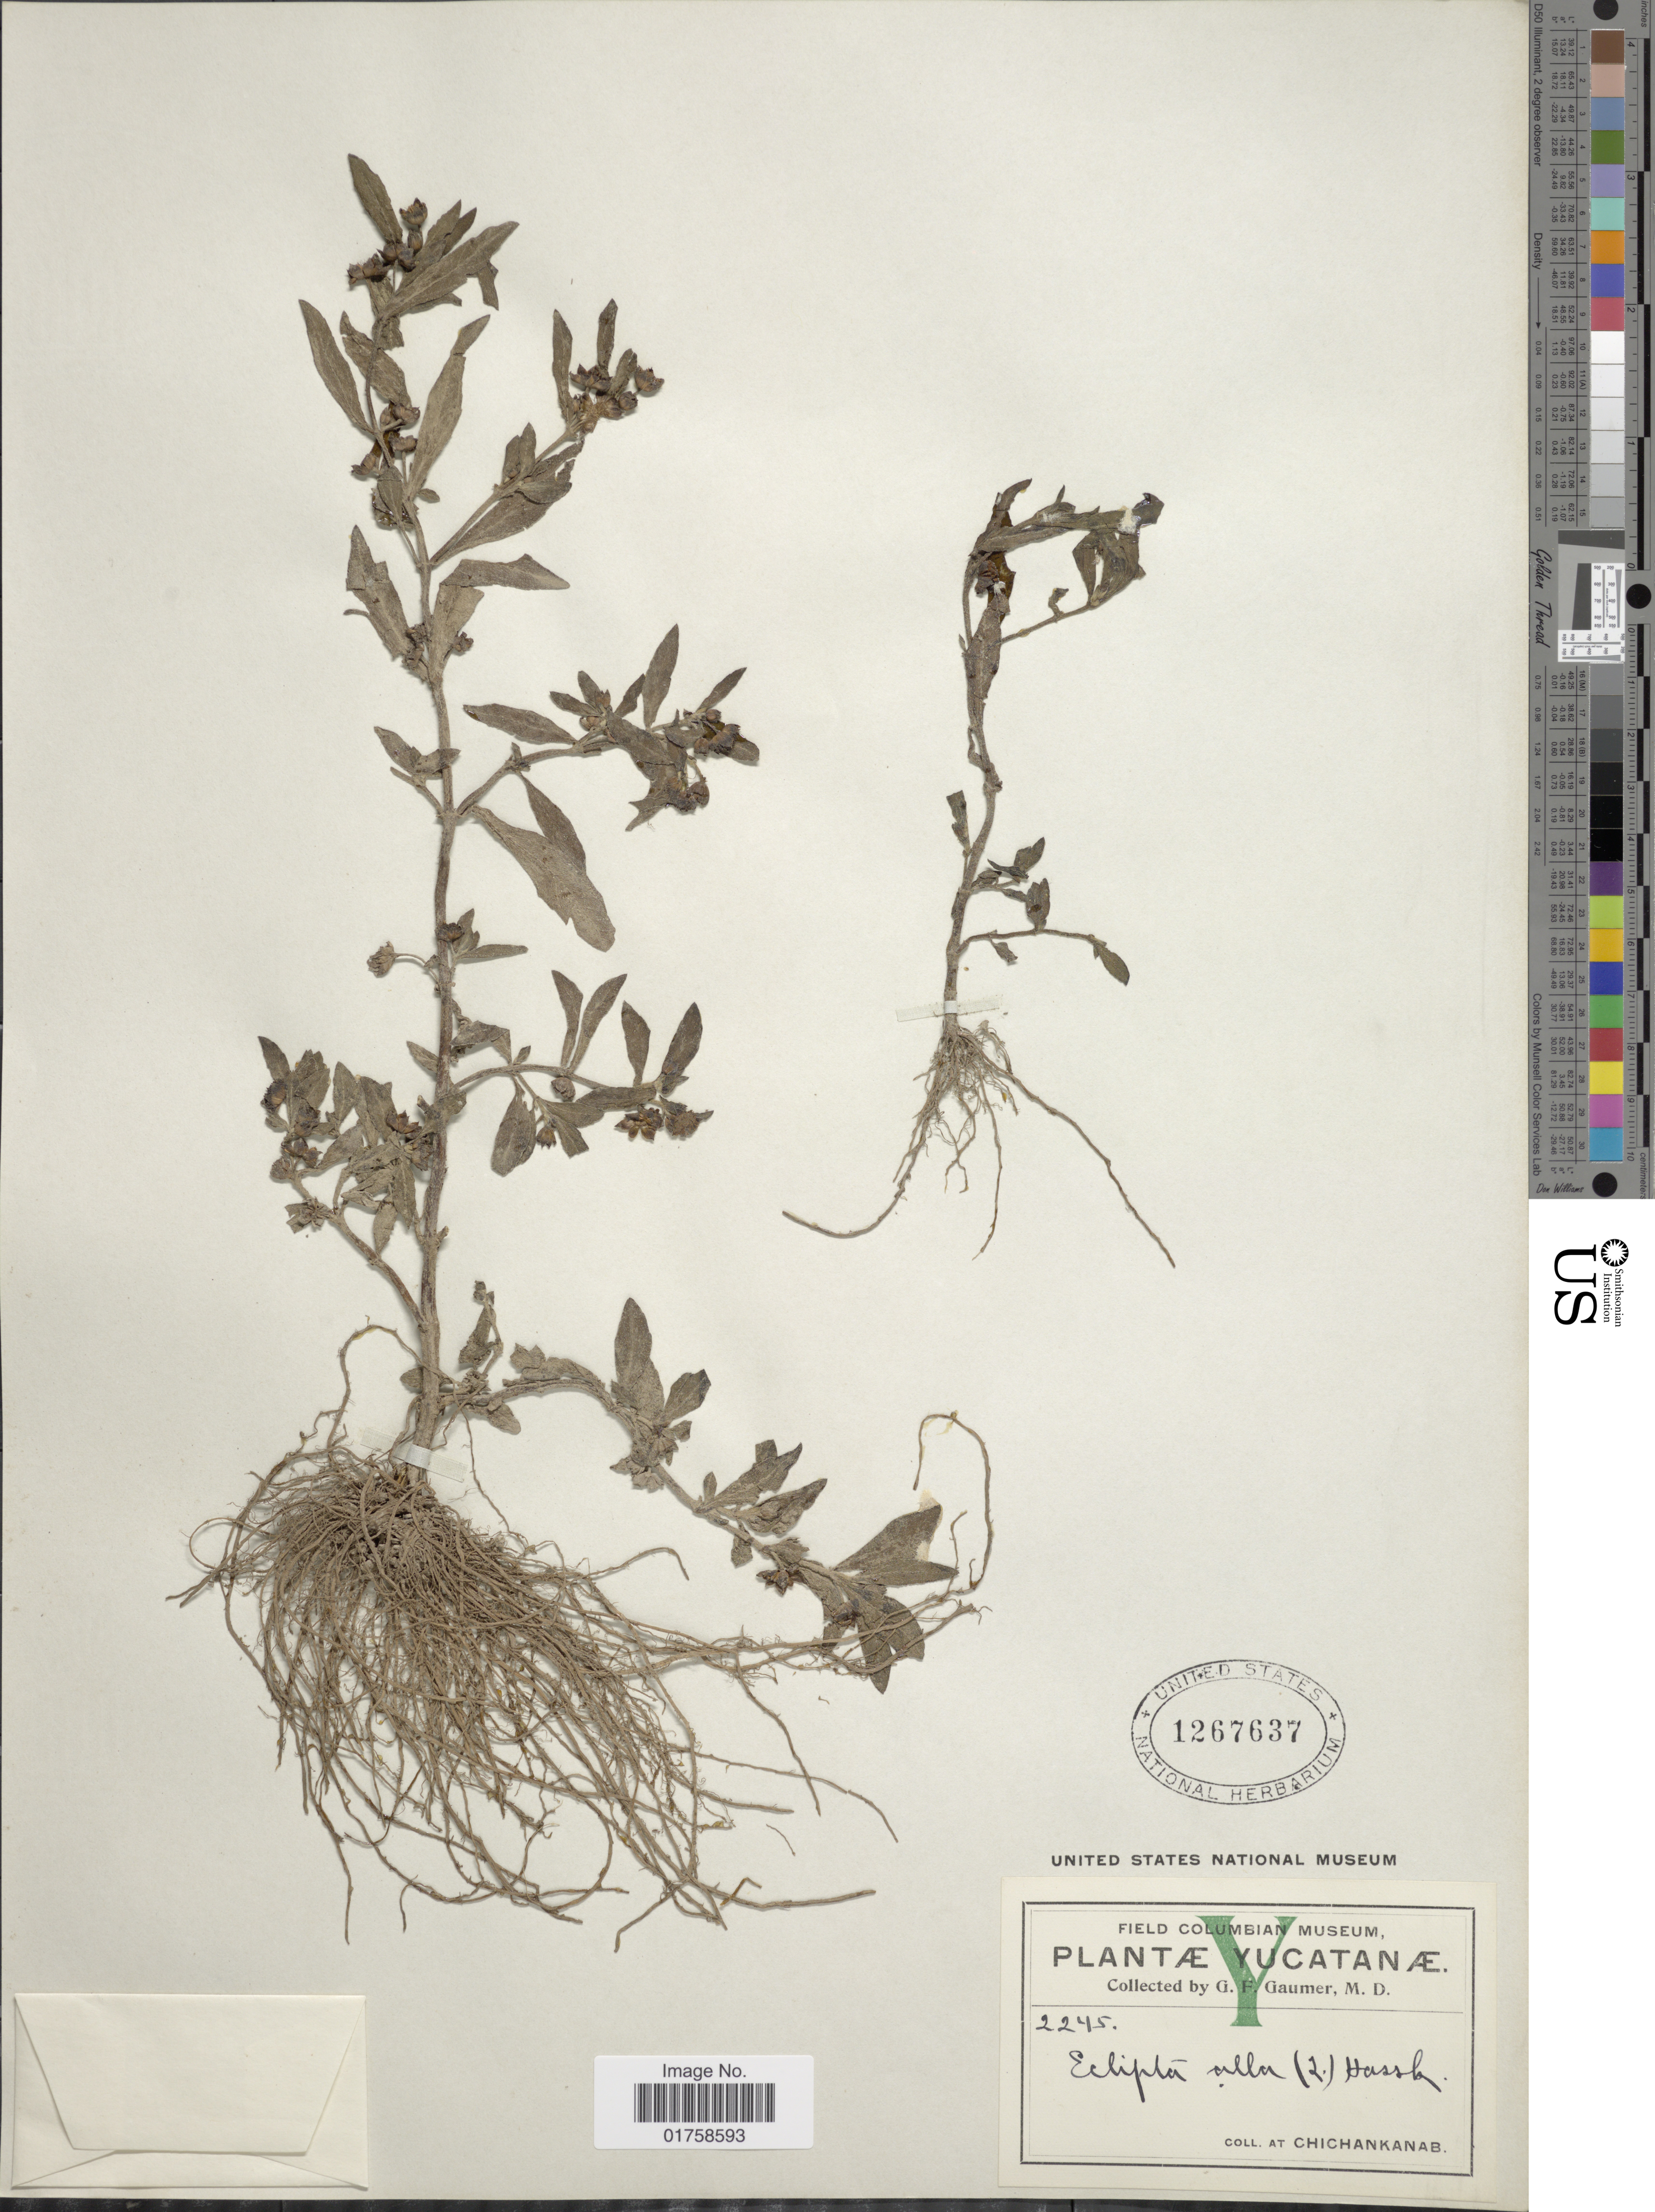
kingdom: Plantae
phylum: Tracheophyta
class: Magnoliopsida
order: Asterales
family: Asteraceae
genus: Eclipta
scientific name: Eclipta alba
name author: (L.) Hassk.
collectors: G. F. Gaumer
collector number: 2245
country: Mexico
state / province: Yucatán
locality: Yucatanæ. At Chichankanab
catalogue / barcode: US 1267637